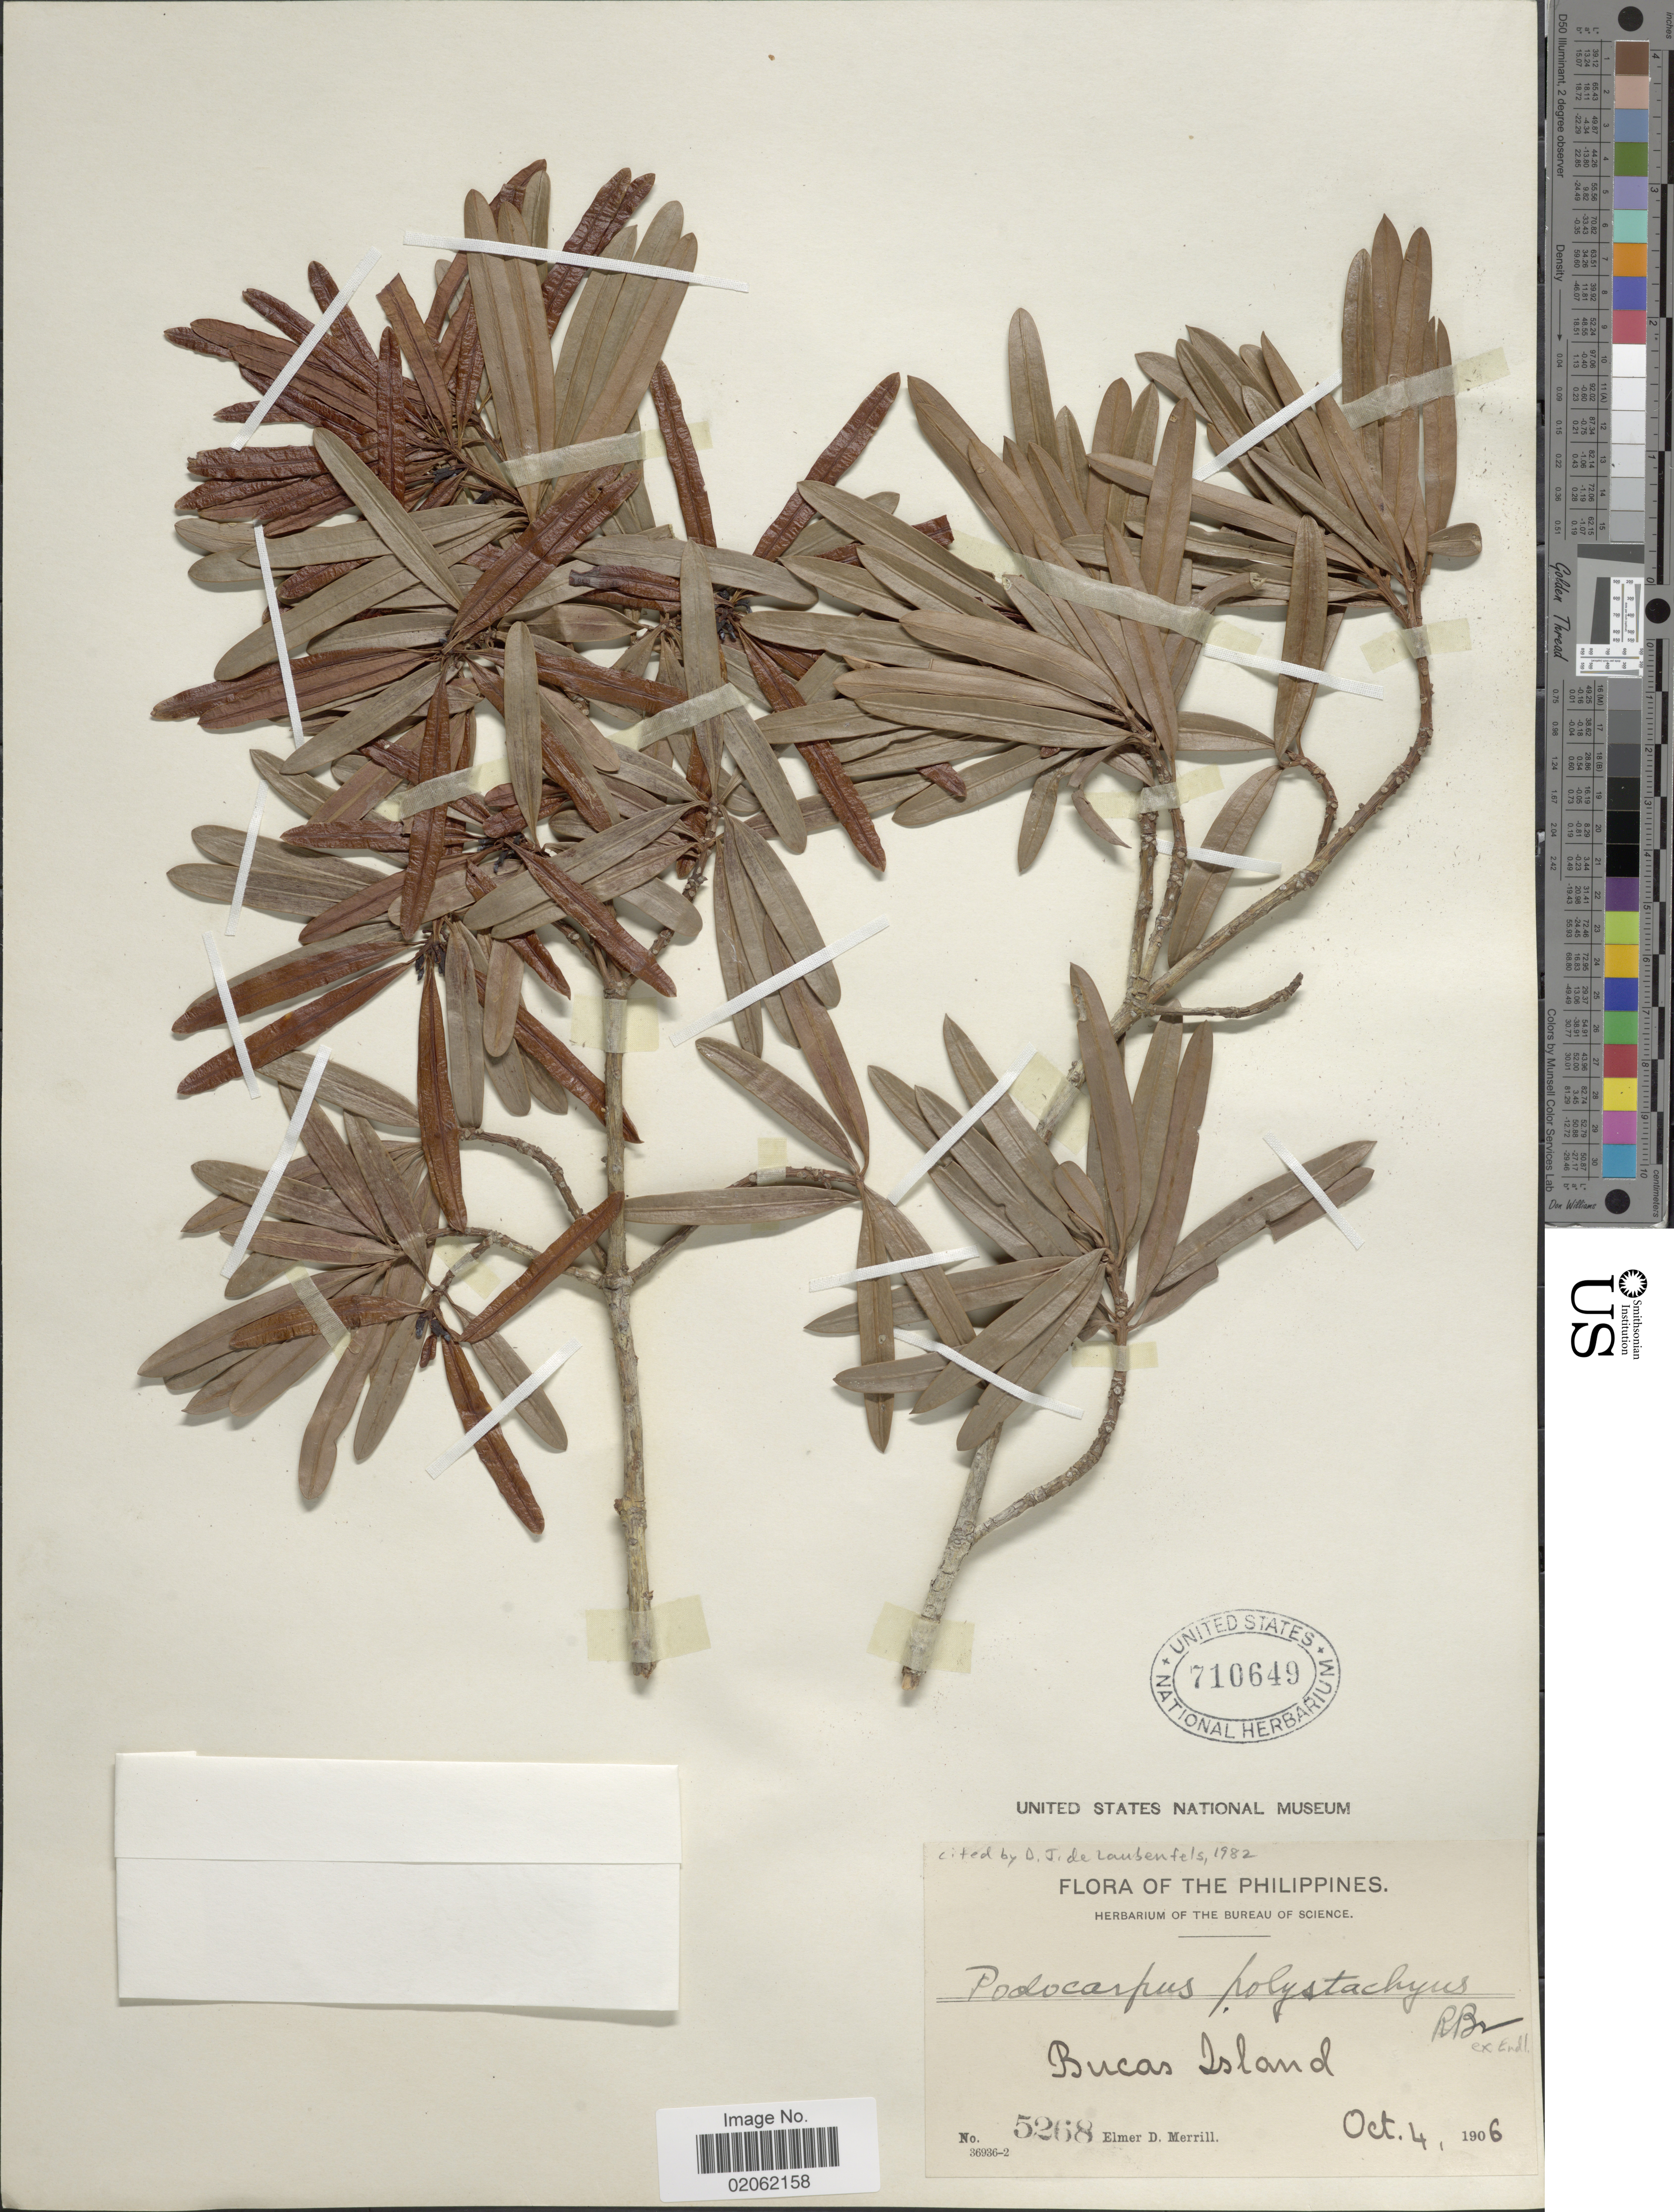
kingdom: Plantae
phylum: Tracheophyta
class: Pinopsida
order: Pinales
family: Podocarpaceae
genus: Podocarpus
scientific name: Podocarpus polystachyus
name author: R. Br. ex Endl.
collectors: E. D. Merrill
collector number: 5268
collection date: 1906-10-04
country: Philippines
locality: Bucas Island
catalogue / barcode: US 710649